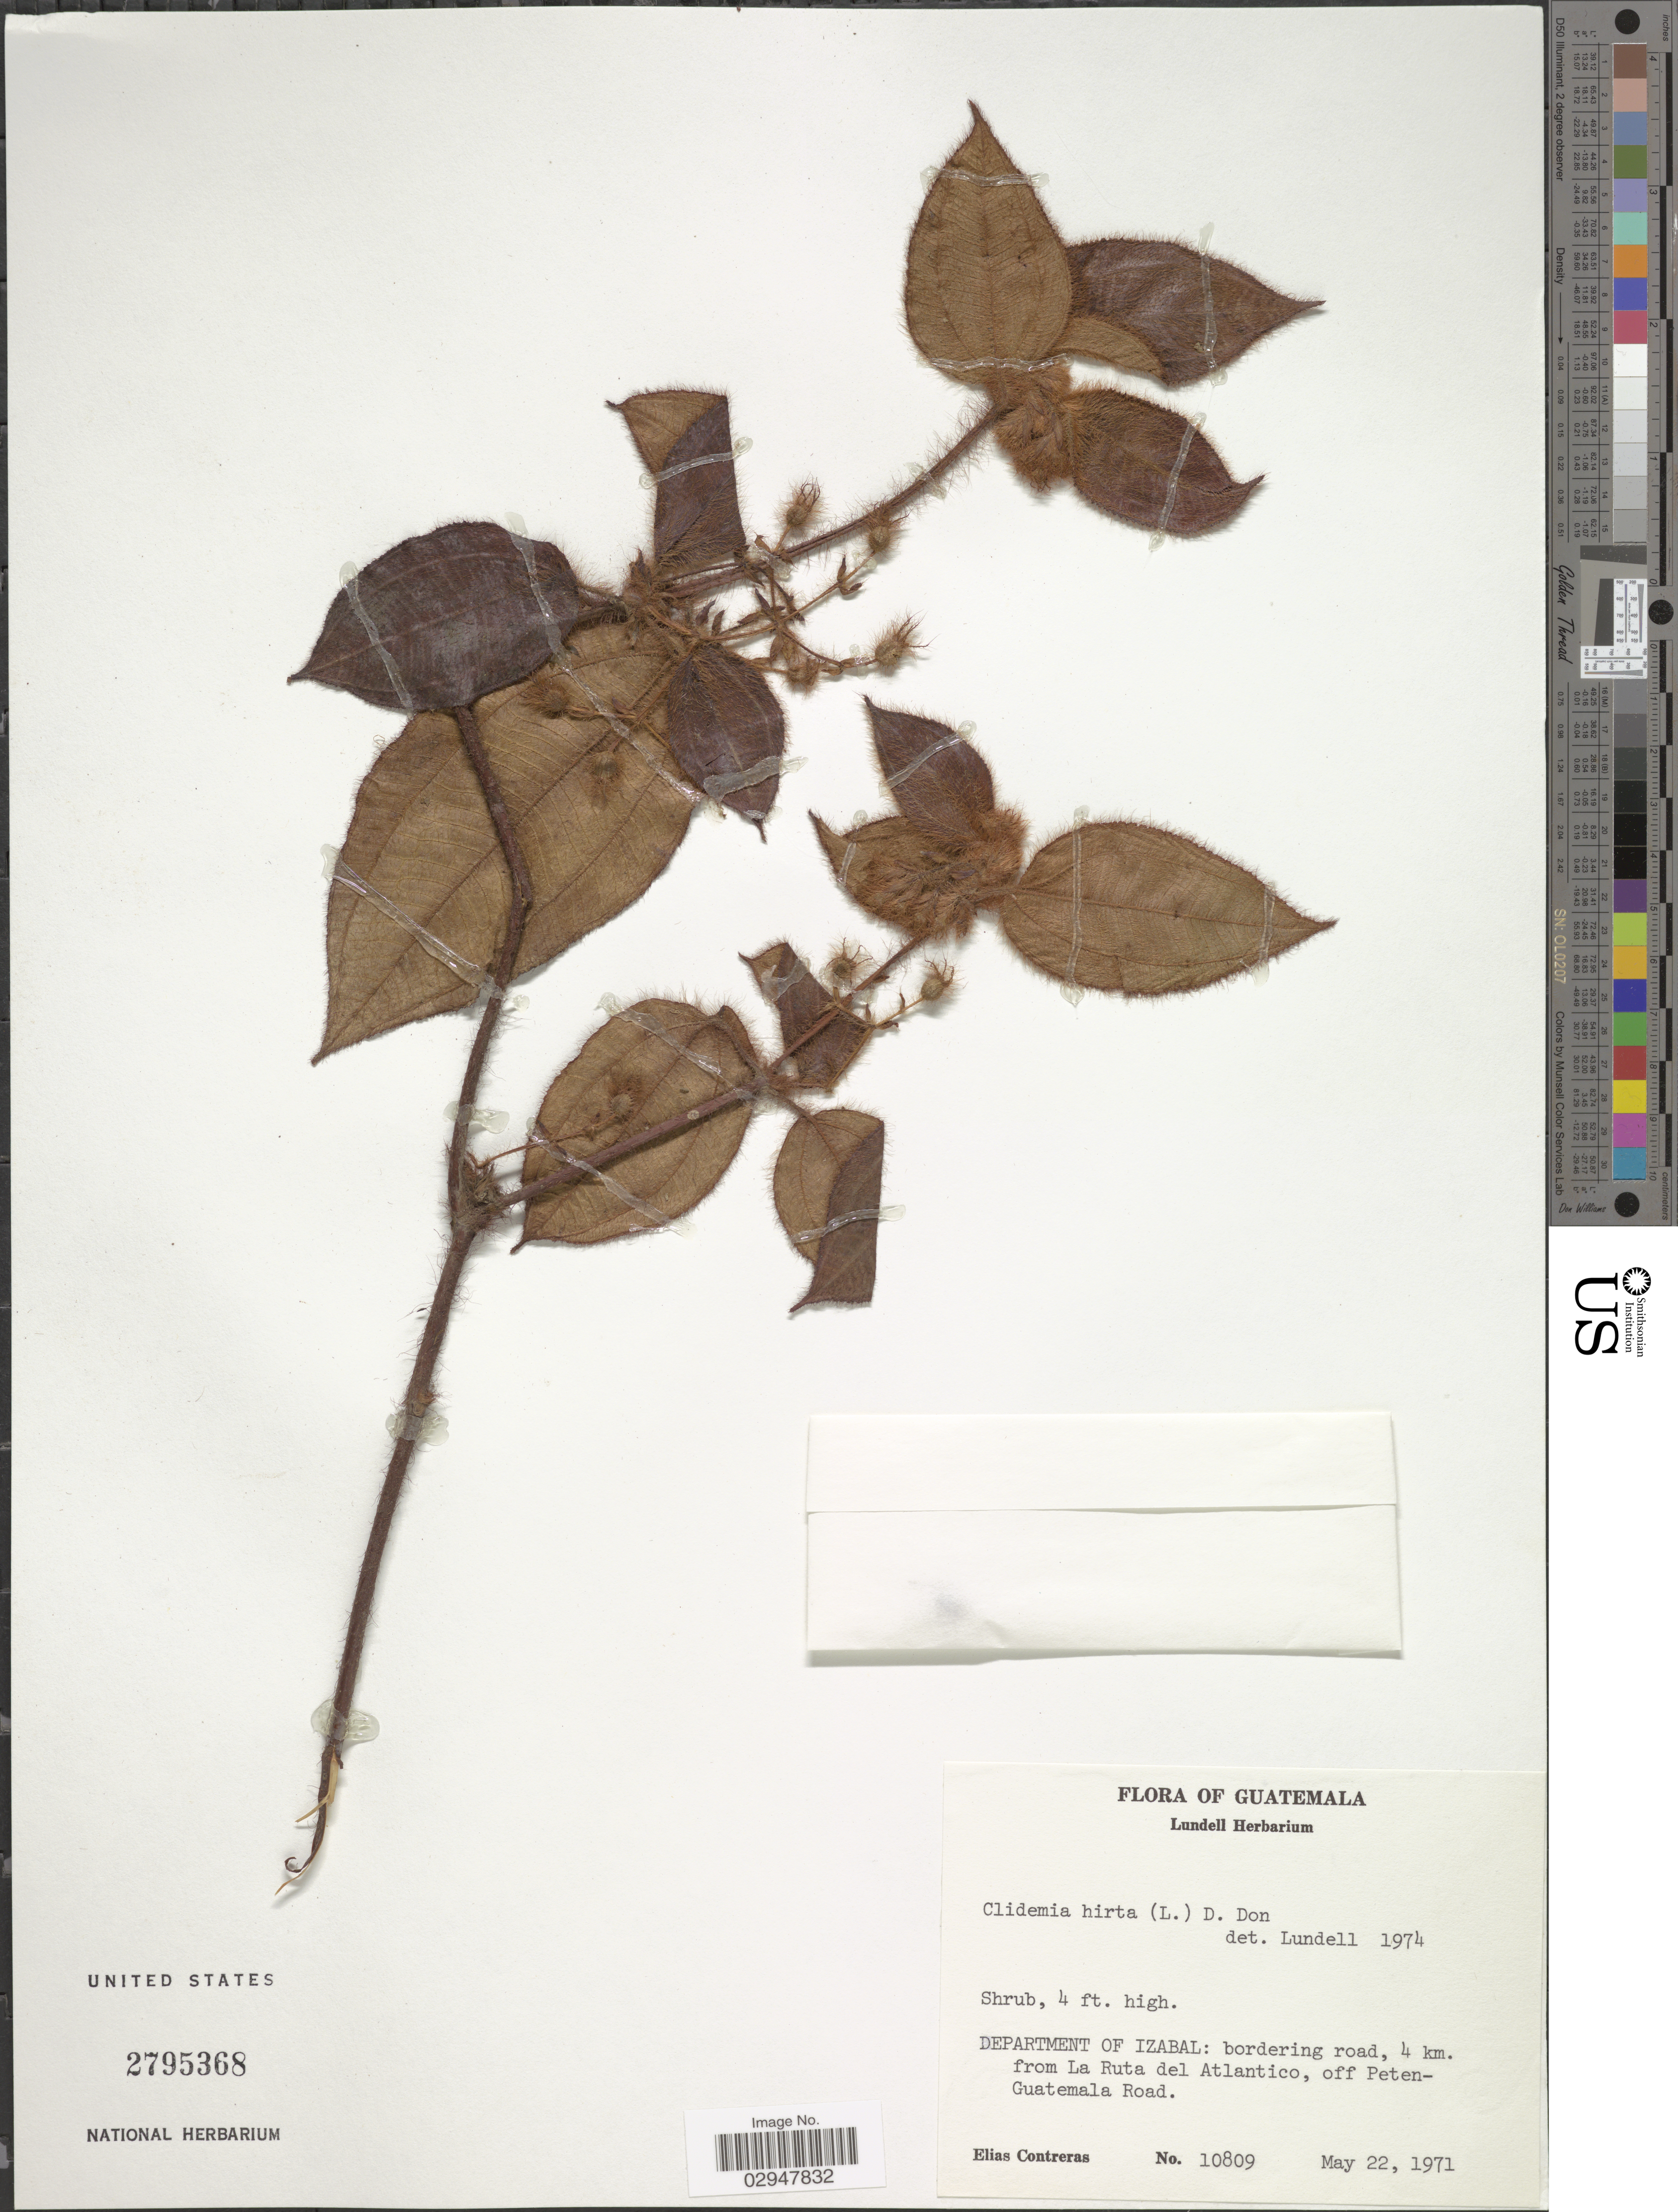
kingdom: Plantae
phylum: Tracheophyta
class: Magnoliopsida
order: Myrtales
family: Melastomataceae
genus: Clidemia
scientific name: Clidemia fulva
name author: Gleason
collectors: E. Contreras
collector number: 10809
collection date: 1971-05-22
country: Guatemala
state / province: Izabal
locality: Department of Izabal: bordering road, 4 km. from La Ruta del Atlantico, off Peten-Guatemala Road.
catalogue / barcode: US 2795368